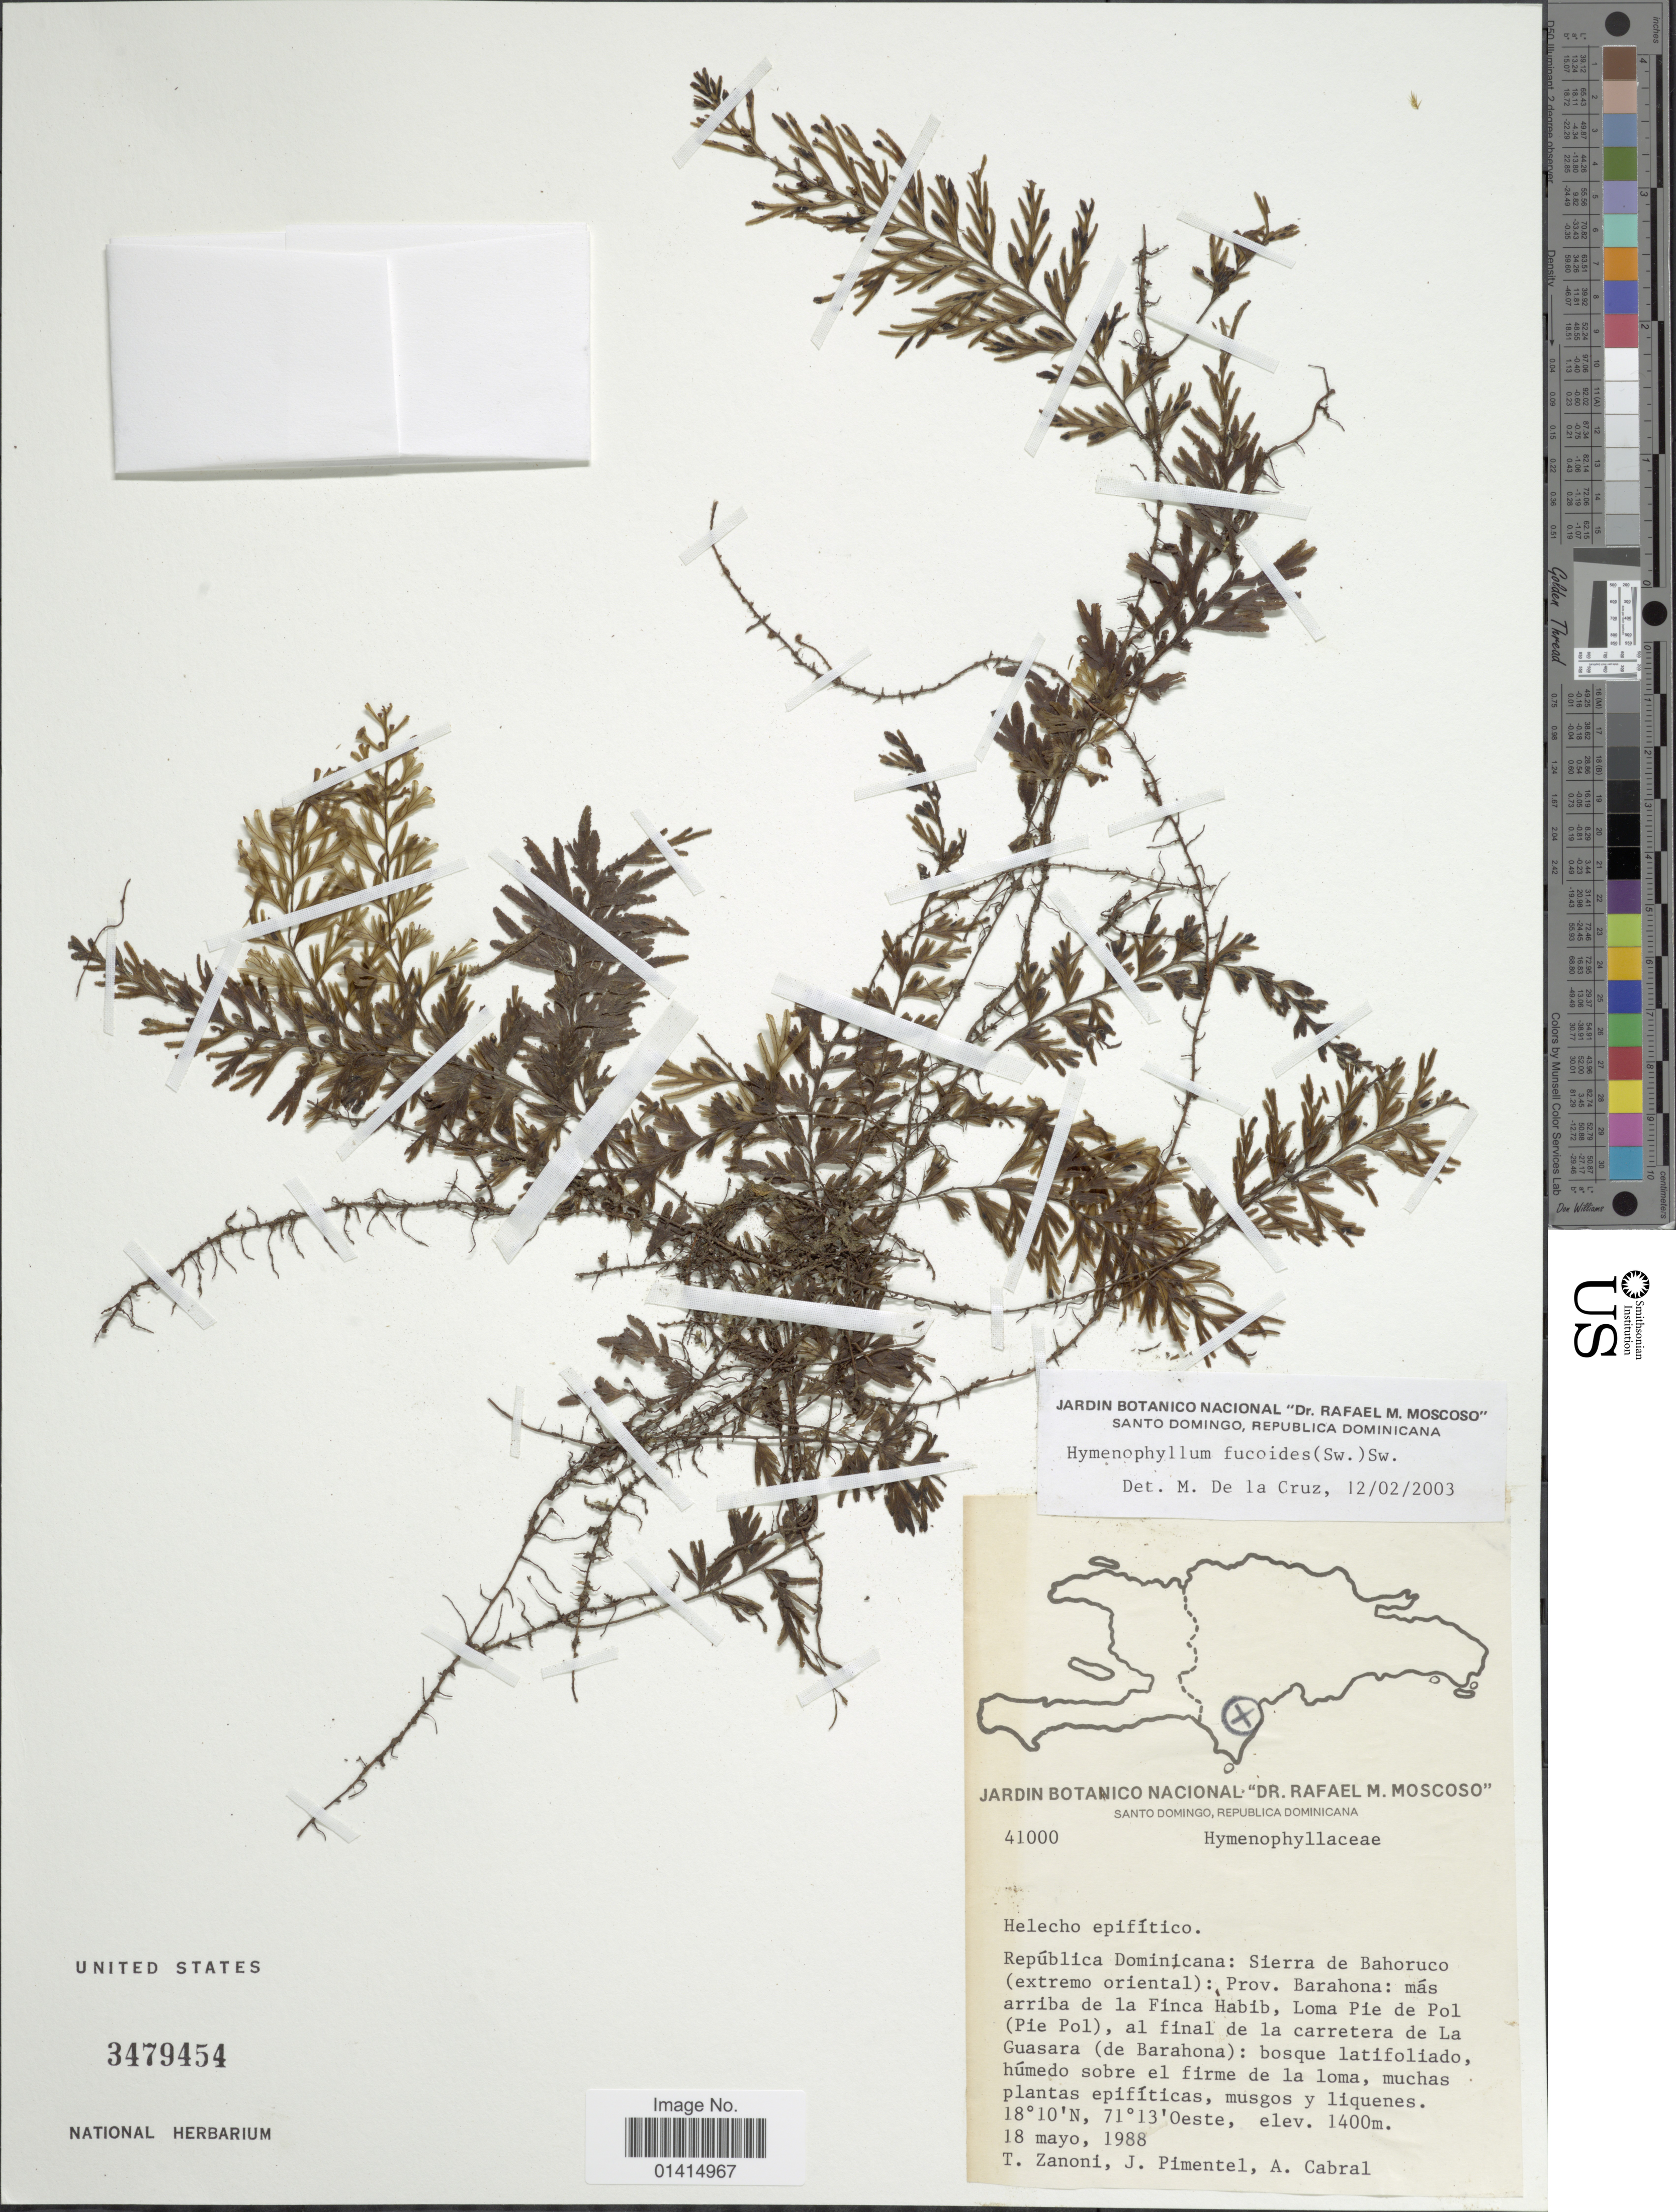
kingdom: Plantae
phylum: Tracheophyta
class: Polypodiopsida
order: Hymenophyllales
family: Hymenophyllaceae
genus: Hymenophyllum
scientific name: Hymenophyllum fucoides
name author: (Sw.) Sw.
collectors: T. A. Zanoni, J. Pimentel & A. Cabral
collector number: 41000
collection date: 1988-05-18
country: Dominican Republic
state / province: Barahona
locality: Republica Dominicana: Sierra de Bohoruco(extremo oriental): Prov. Barahona: mas arribo de la Finca Habib, Loma Pie de Pol(Pie Pol), al final de la carretera de La Guasara(de Barahona)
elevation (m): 1400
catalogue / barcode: US 3479454